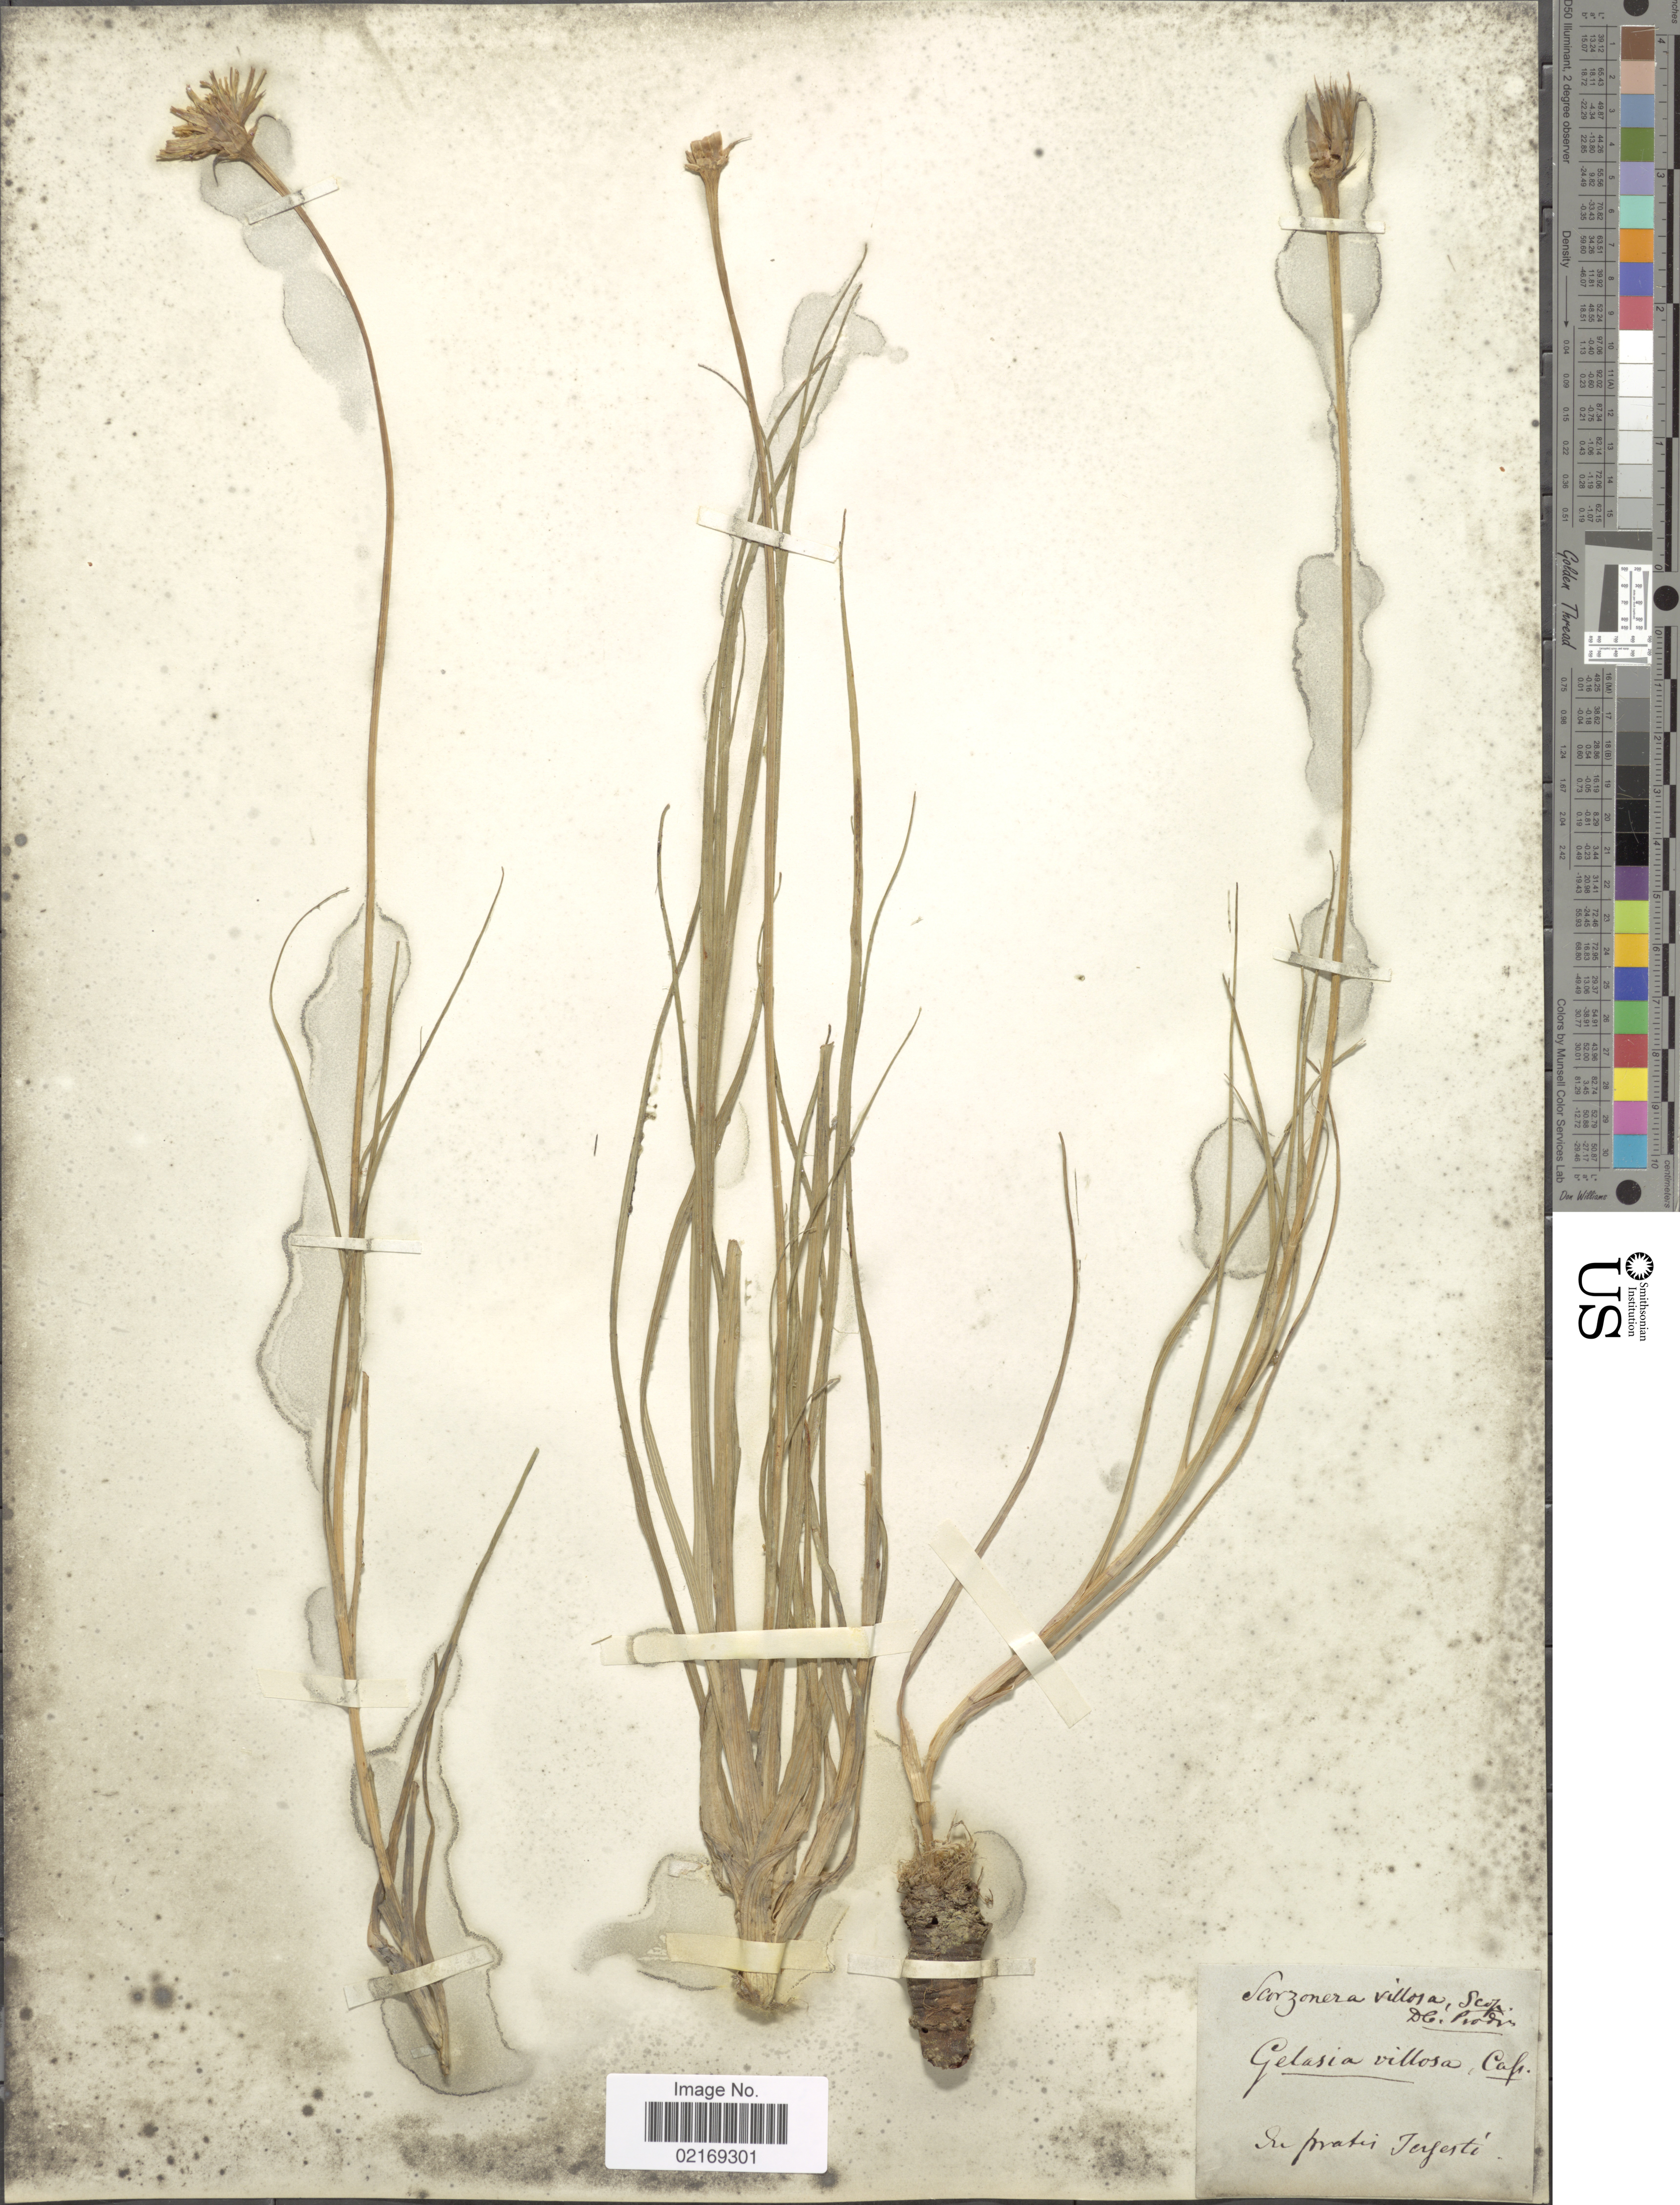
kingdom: Plantae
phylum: Tracheophyta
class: Magnoliopsida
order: Asterales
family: Asteraceae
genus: Scorzonera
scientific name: Scorzonera villosa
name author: Scop.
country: Italy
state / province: Friuli-Venezia Giulia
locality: In pratis Tergesti